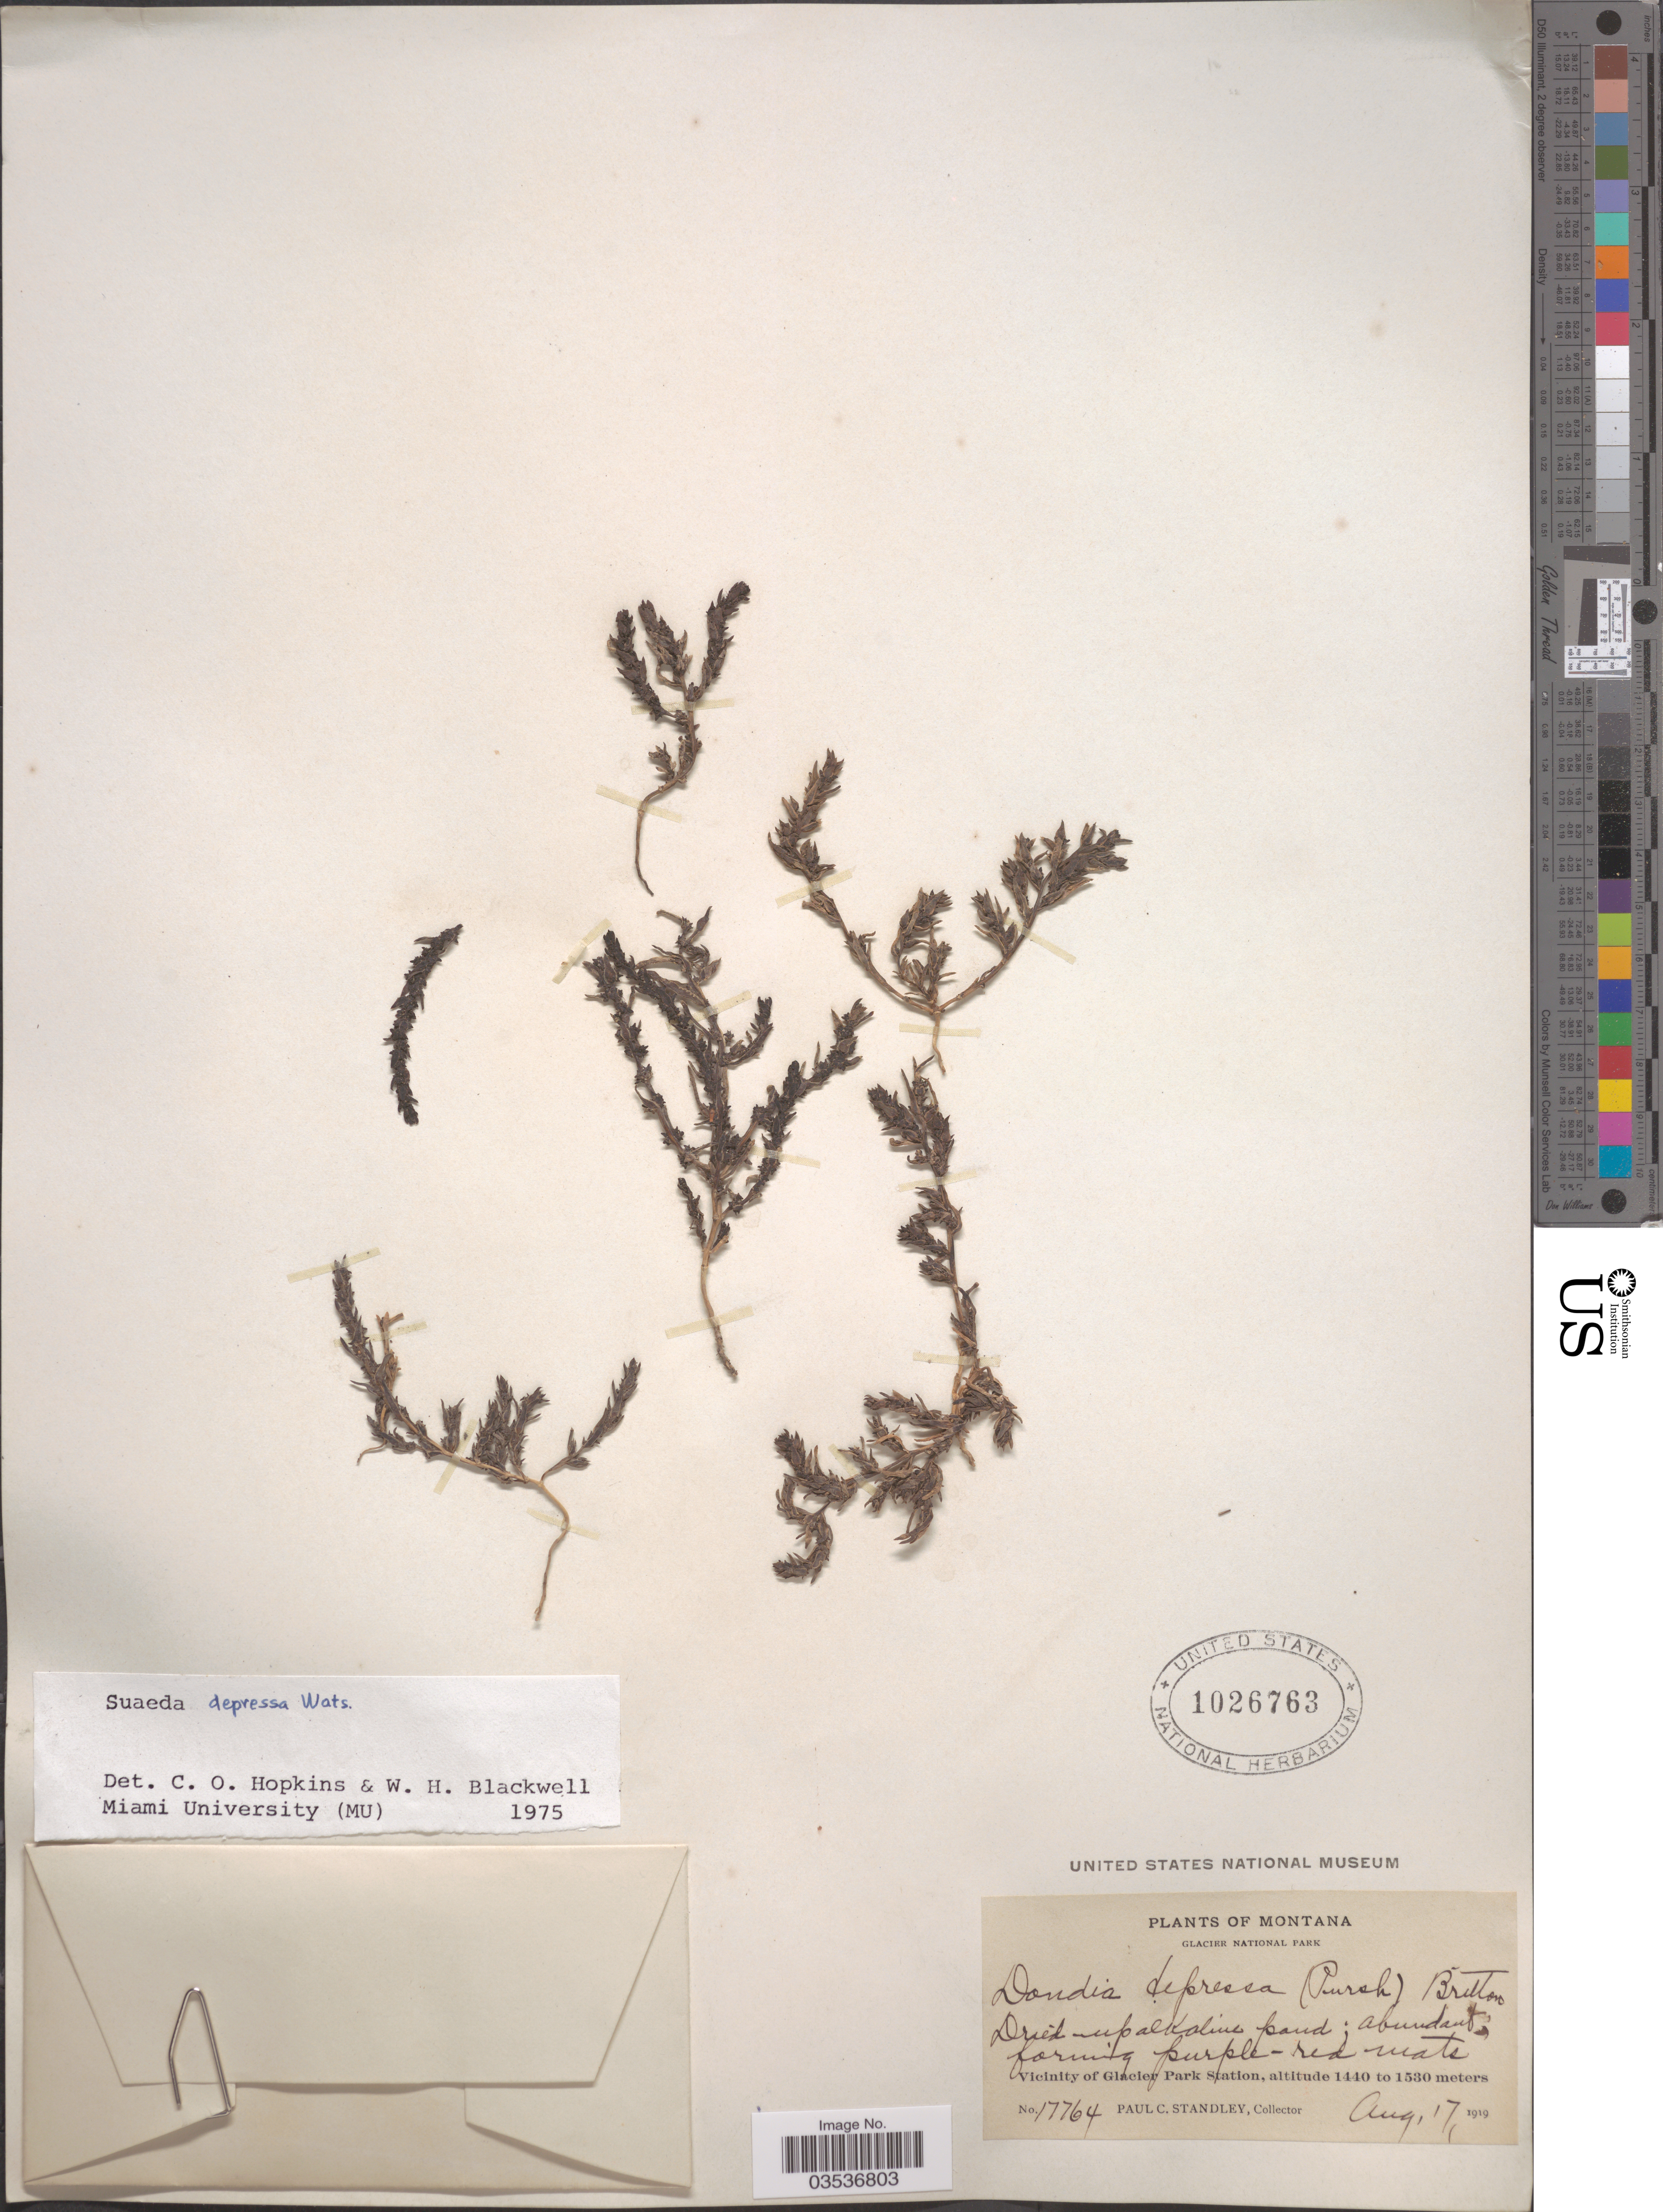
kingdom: Plantae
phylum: Tracheophyta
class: Magnoliopsida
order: Caryophyllales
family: Amaranthaceae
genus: Suaeda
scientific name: Suaeda depressa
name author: (Pursh) S. Watson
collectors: P. C. Standley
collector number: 17764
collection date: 1919-08-17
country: United States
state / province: Montana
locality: Glacier National Park. Vicinity of Glacier Park Station.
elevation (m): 1440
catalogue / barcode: US 1026763